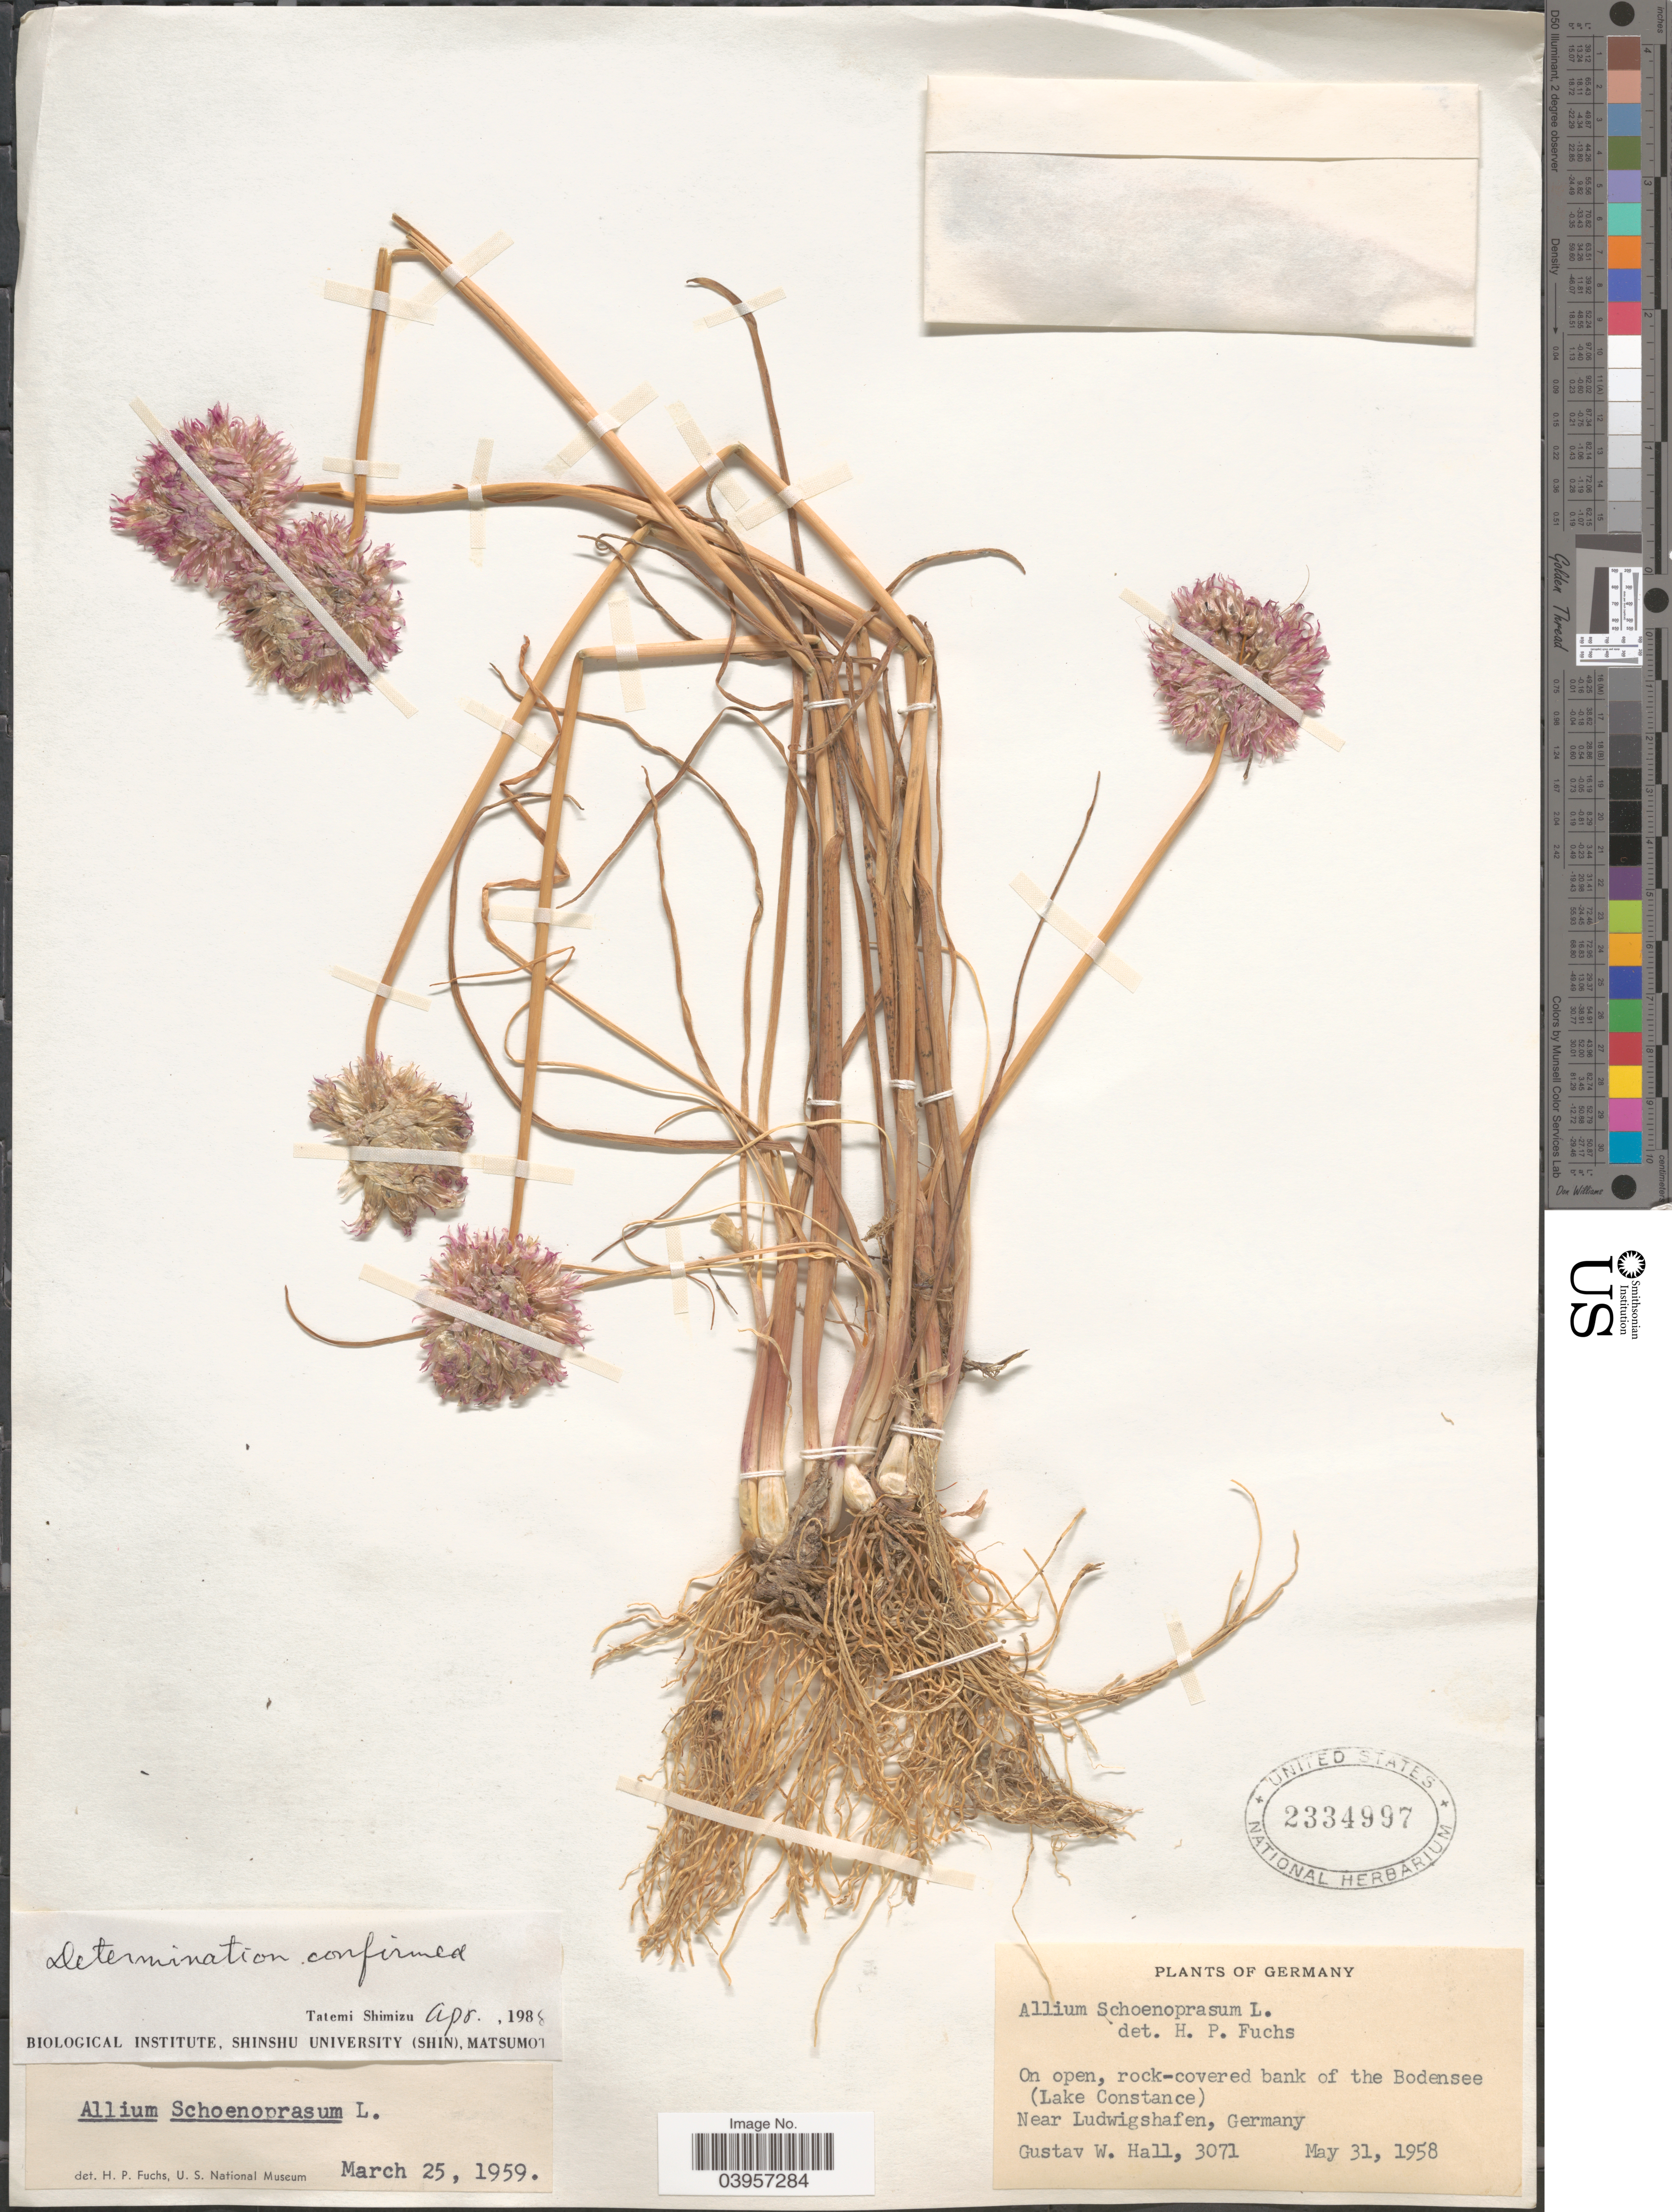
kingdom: Plantae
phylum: Tracheophyta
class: Liliopsida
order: Asparagales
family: Amaryllidaceae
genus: Allium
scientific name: Allium schoenoprasum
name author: L.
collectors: G. Hall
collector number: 3071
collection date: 1958-05-31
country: Germany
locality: On open, rock-covered bank of the Bodensee (Lake Constance). Near Ludwigshafen.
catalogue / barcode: US 2334997